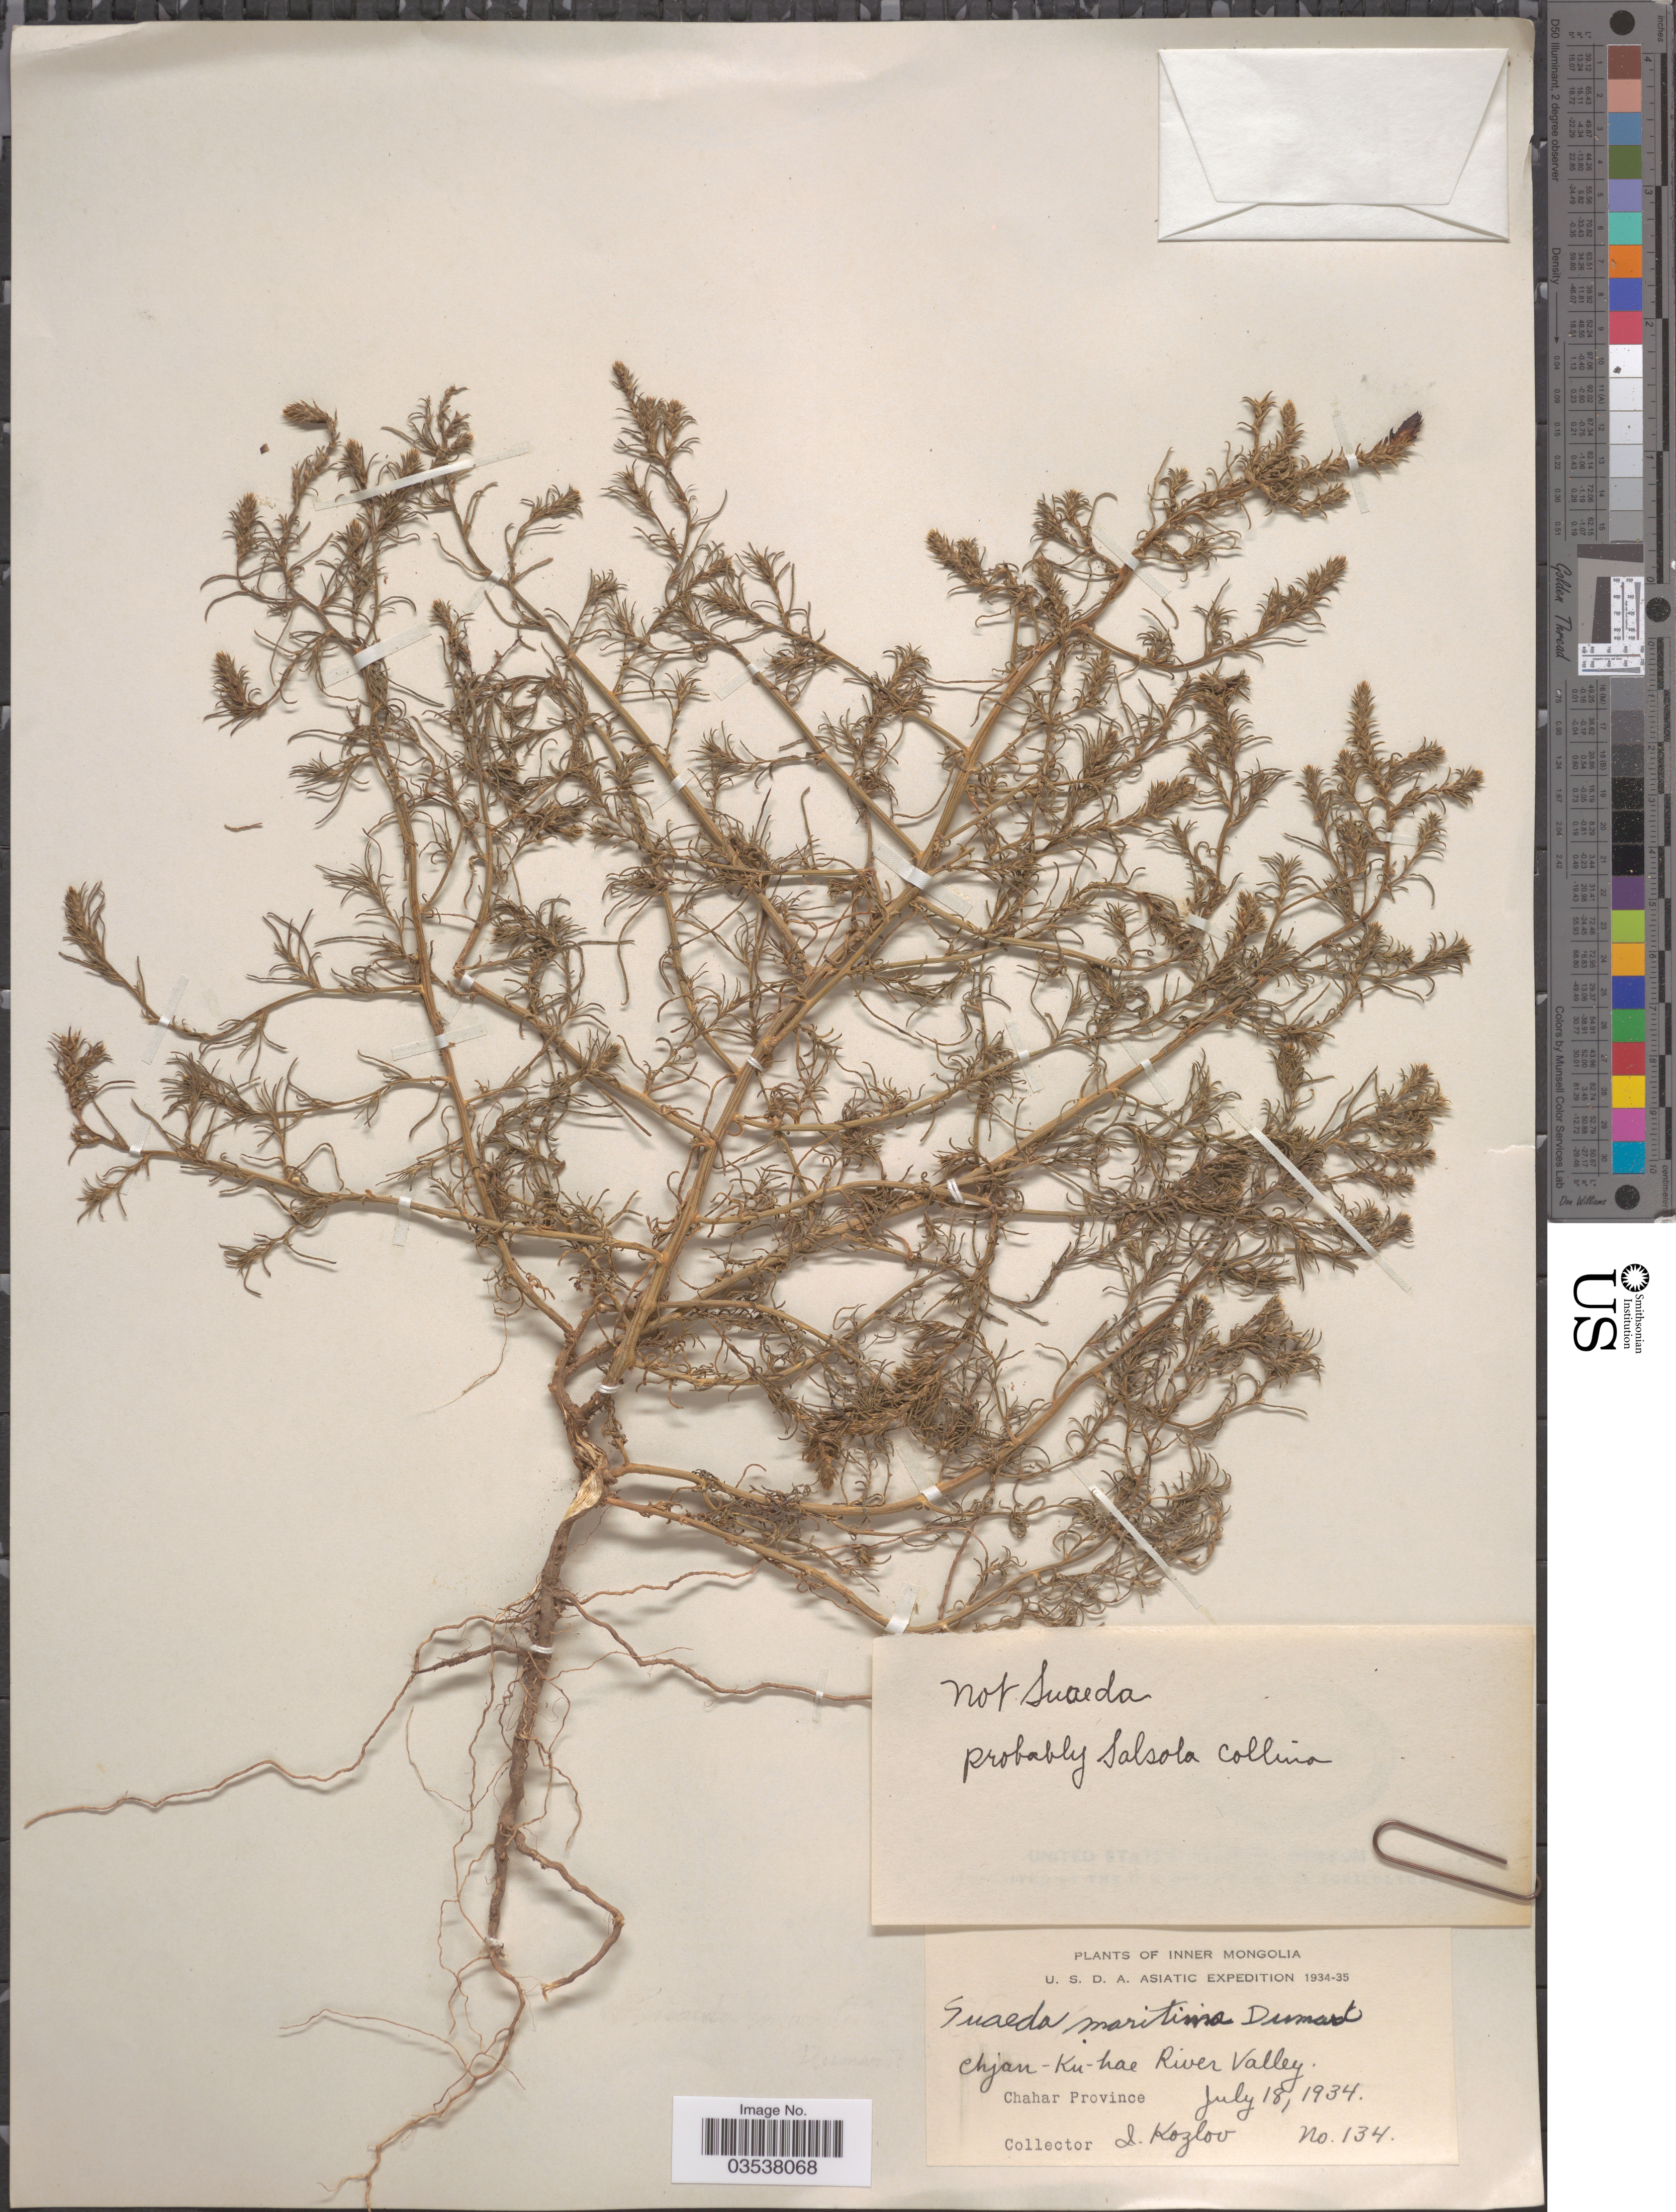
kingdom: Plantae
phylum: Tracheophyta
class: Magnoliopsida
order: Caryophyllales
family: Amaranthaceae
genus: Salsola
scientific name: Salsola collina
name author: Pall.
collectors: I. Kozlov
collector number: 134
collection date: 1934-07-18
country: China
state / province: Nei Monggol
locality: Inner Mongolia. Chjan-Ku-hae River Valley. Chahar Province.